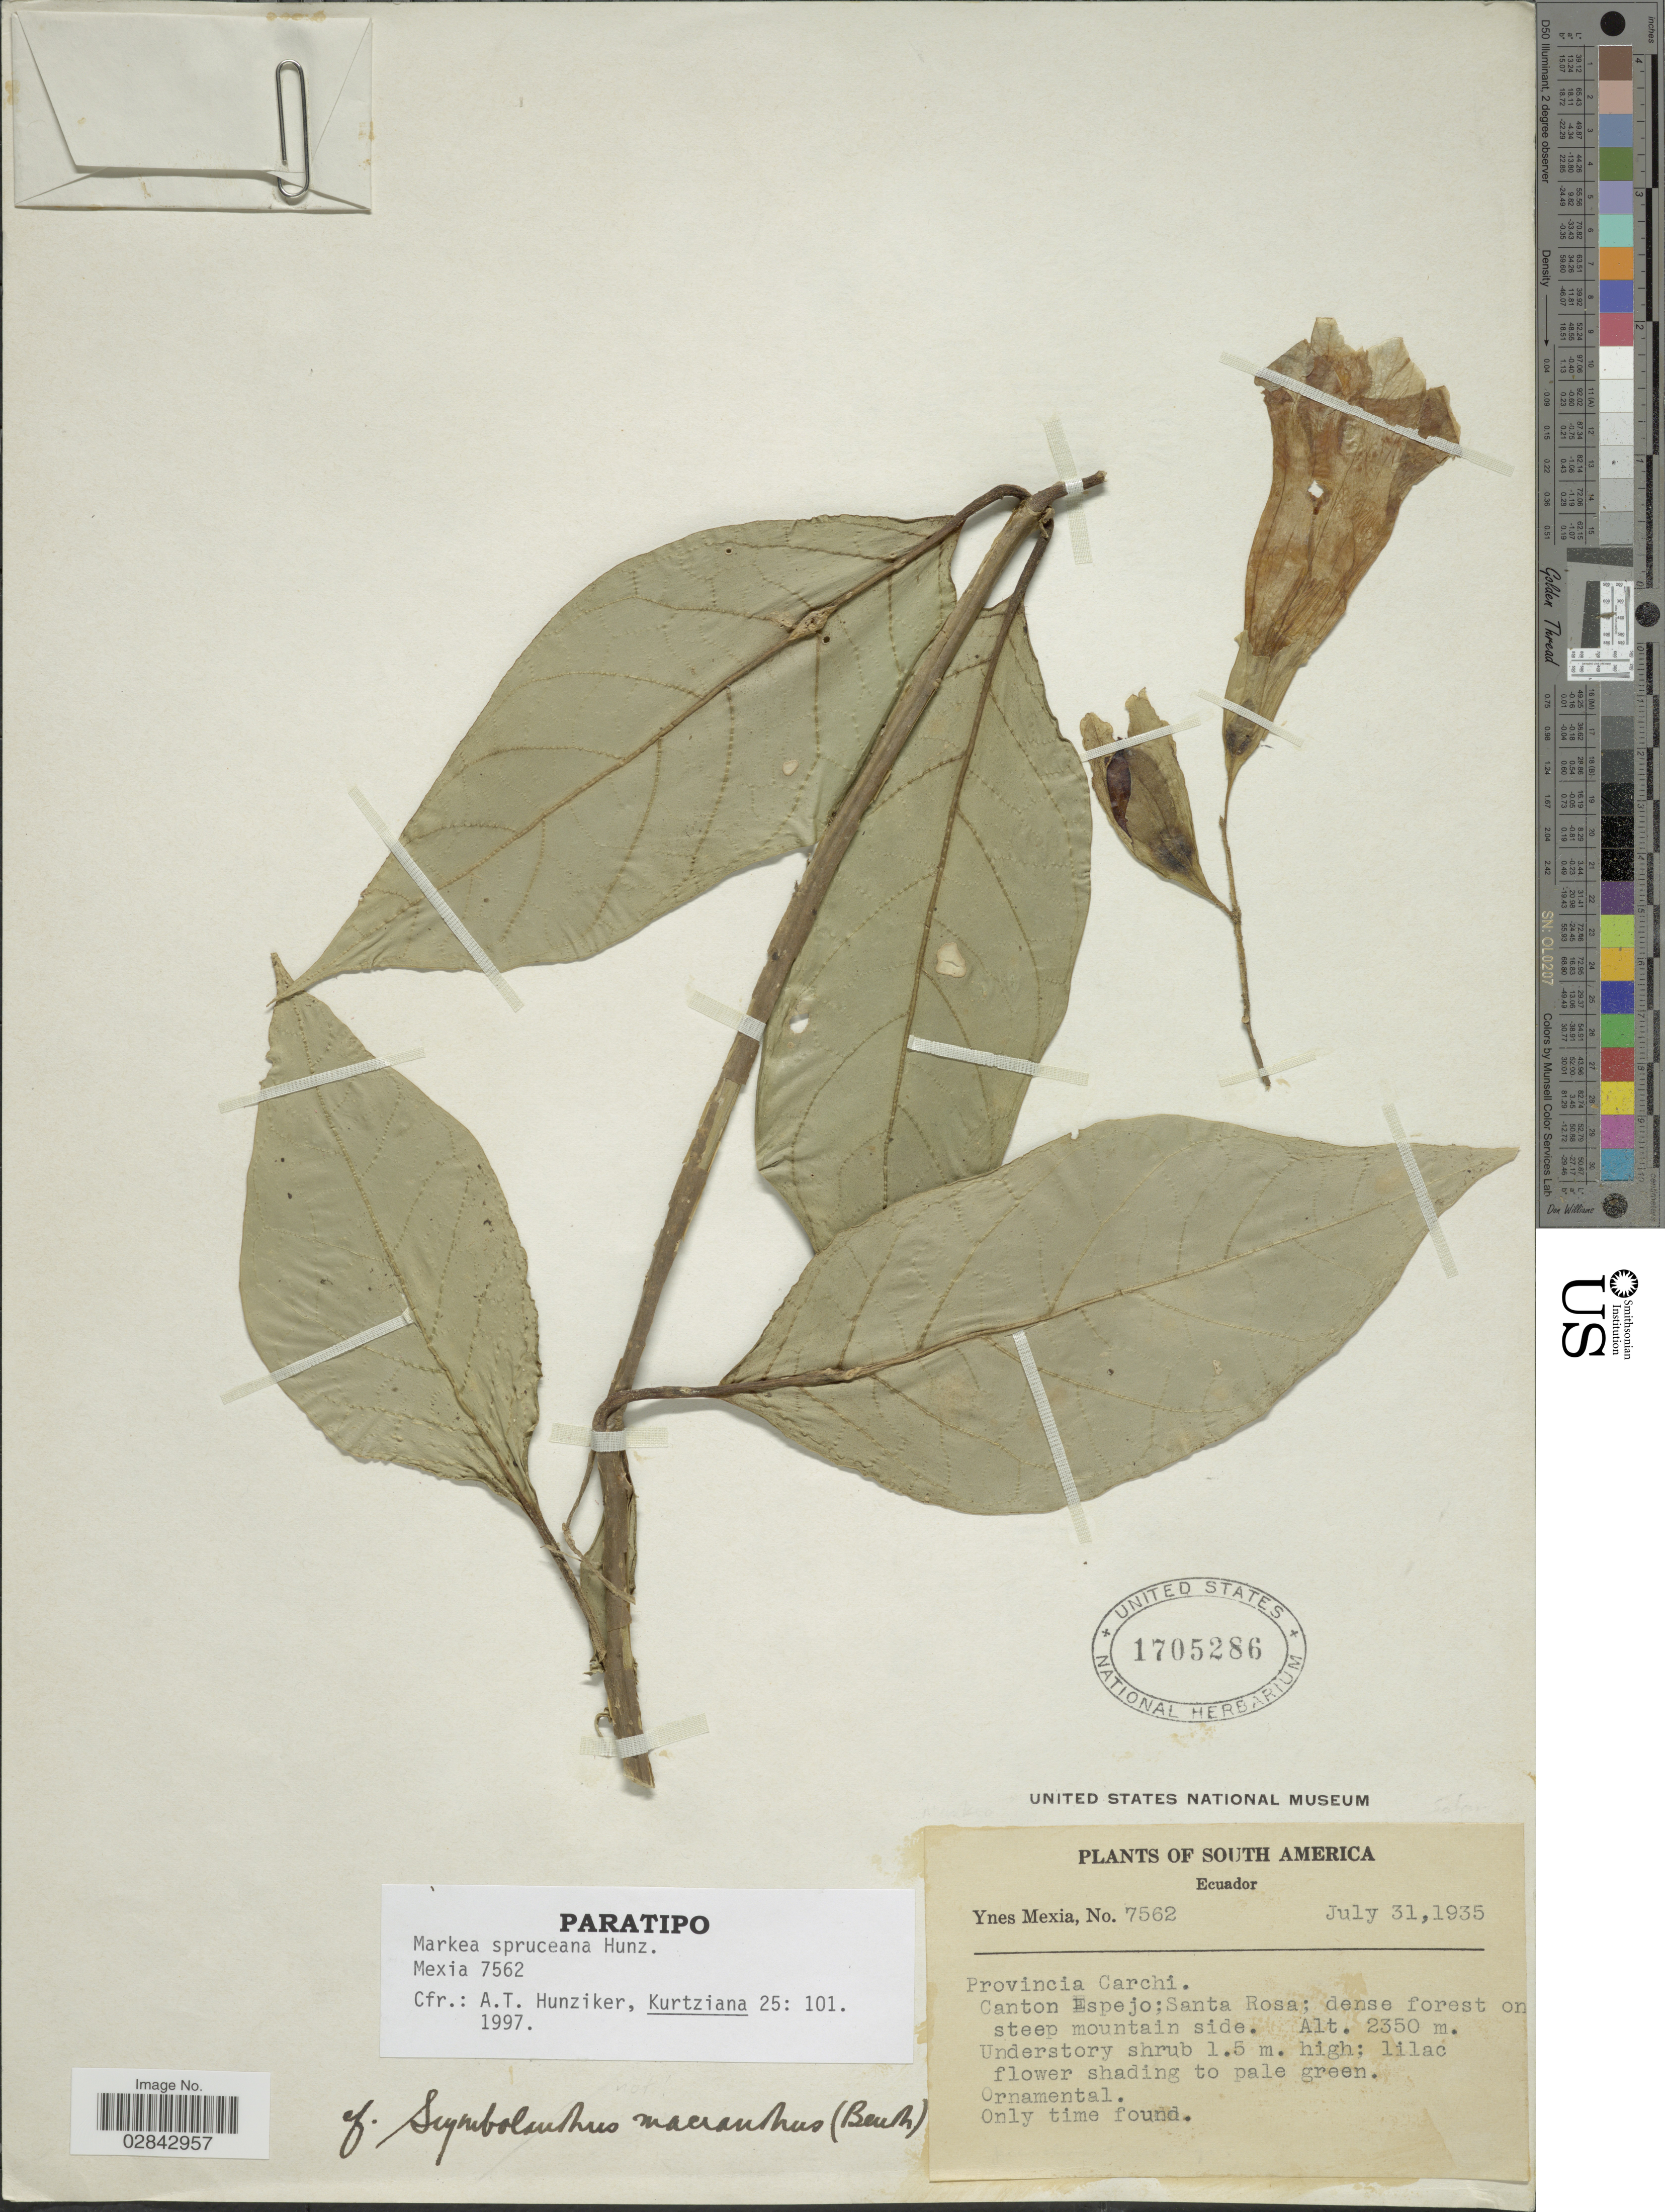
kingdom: Plantae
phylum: Tracheophyta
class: Magnoliopsida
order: Solanales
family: Solanaceae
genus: Markea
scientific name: Markea spruceana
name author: Hunz.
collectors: Y. Mexia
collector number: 7562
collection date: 1935-07-31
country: Ecuador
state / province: Carchi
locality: Canton Espejo; Santa Rosa.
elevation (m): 2350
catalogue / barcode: US 1705286